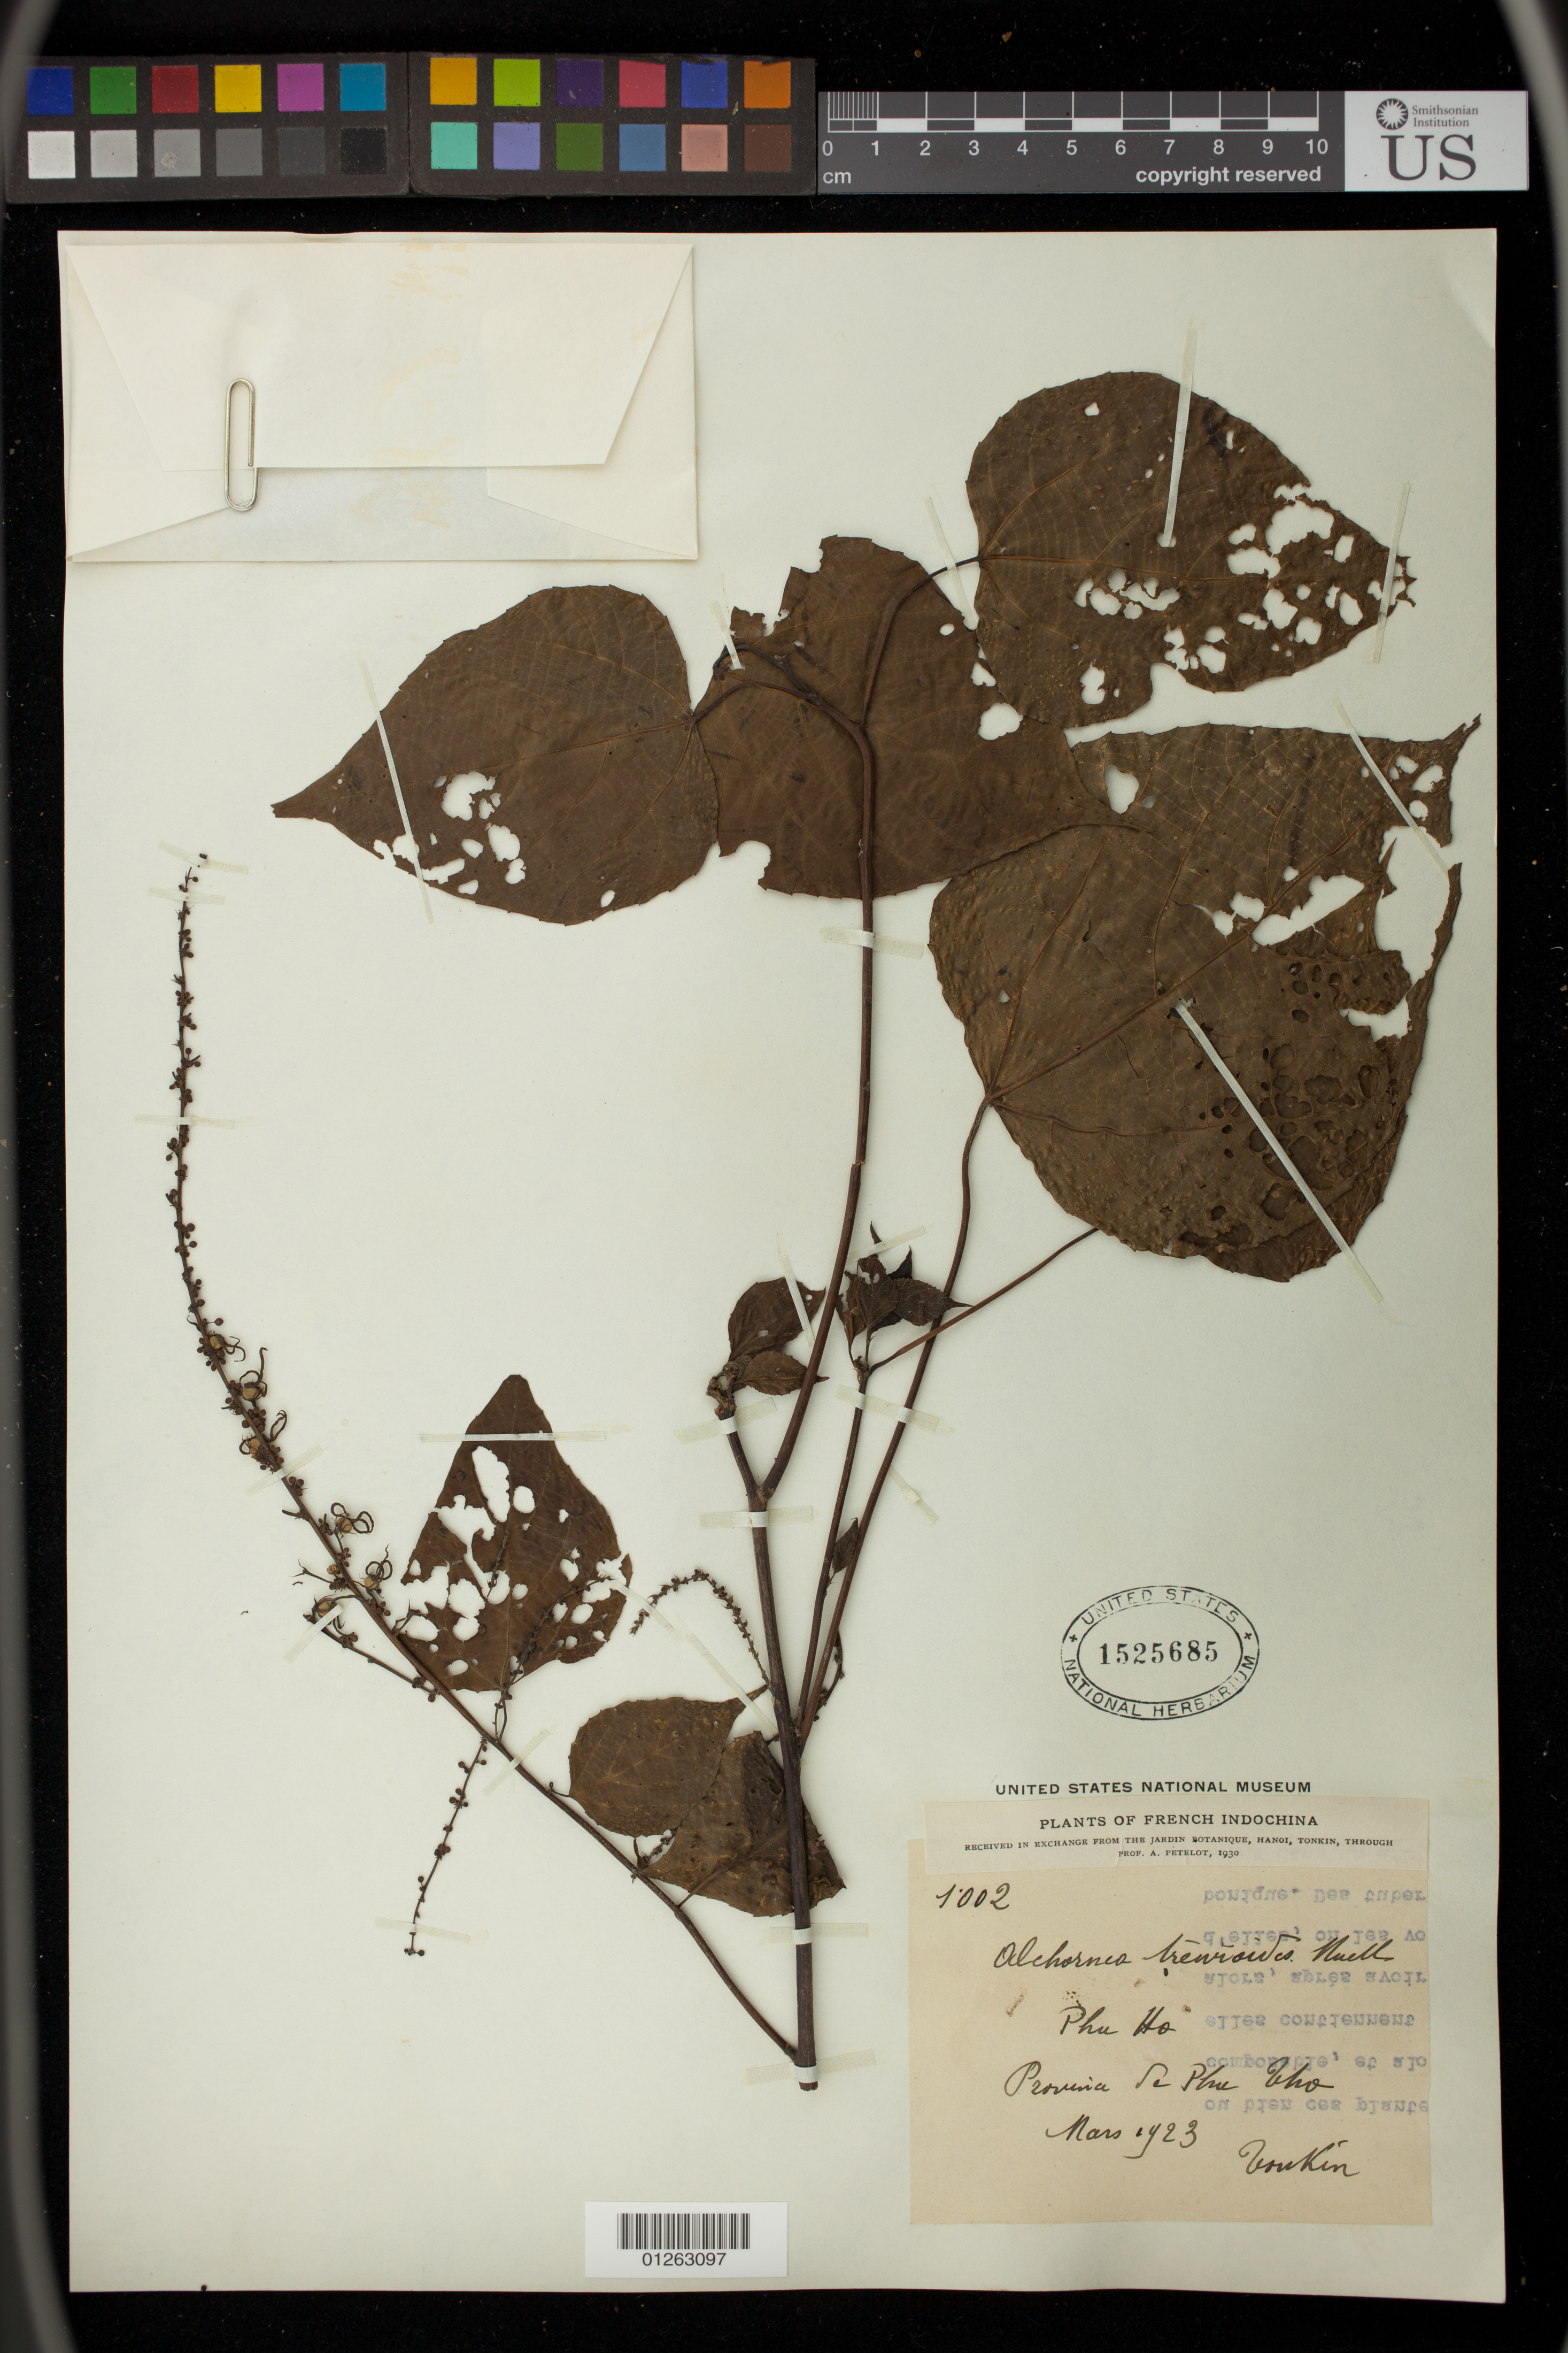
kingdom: Plantae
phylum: Tracheophyta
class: Magnoliopsida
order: Malpighiales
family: Euphorbiaceae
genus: Alchornea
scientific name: Alchornea sp.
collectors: A. Petelot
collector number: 1002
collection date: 1923-03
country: Vietnam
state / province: Phu Tho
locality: Phu Ho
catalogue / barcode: US 1525685